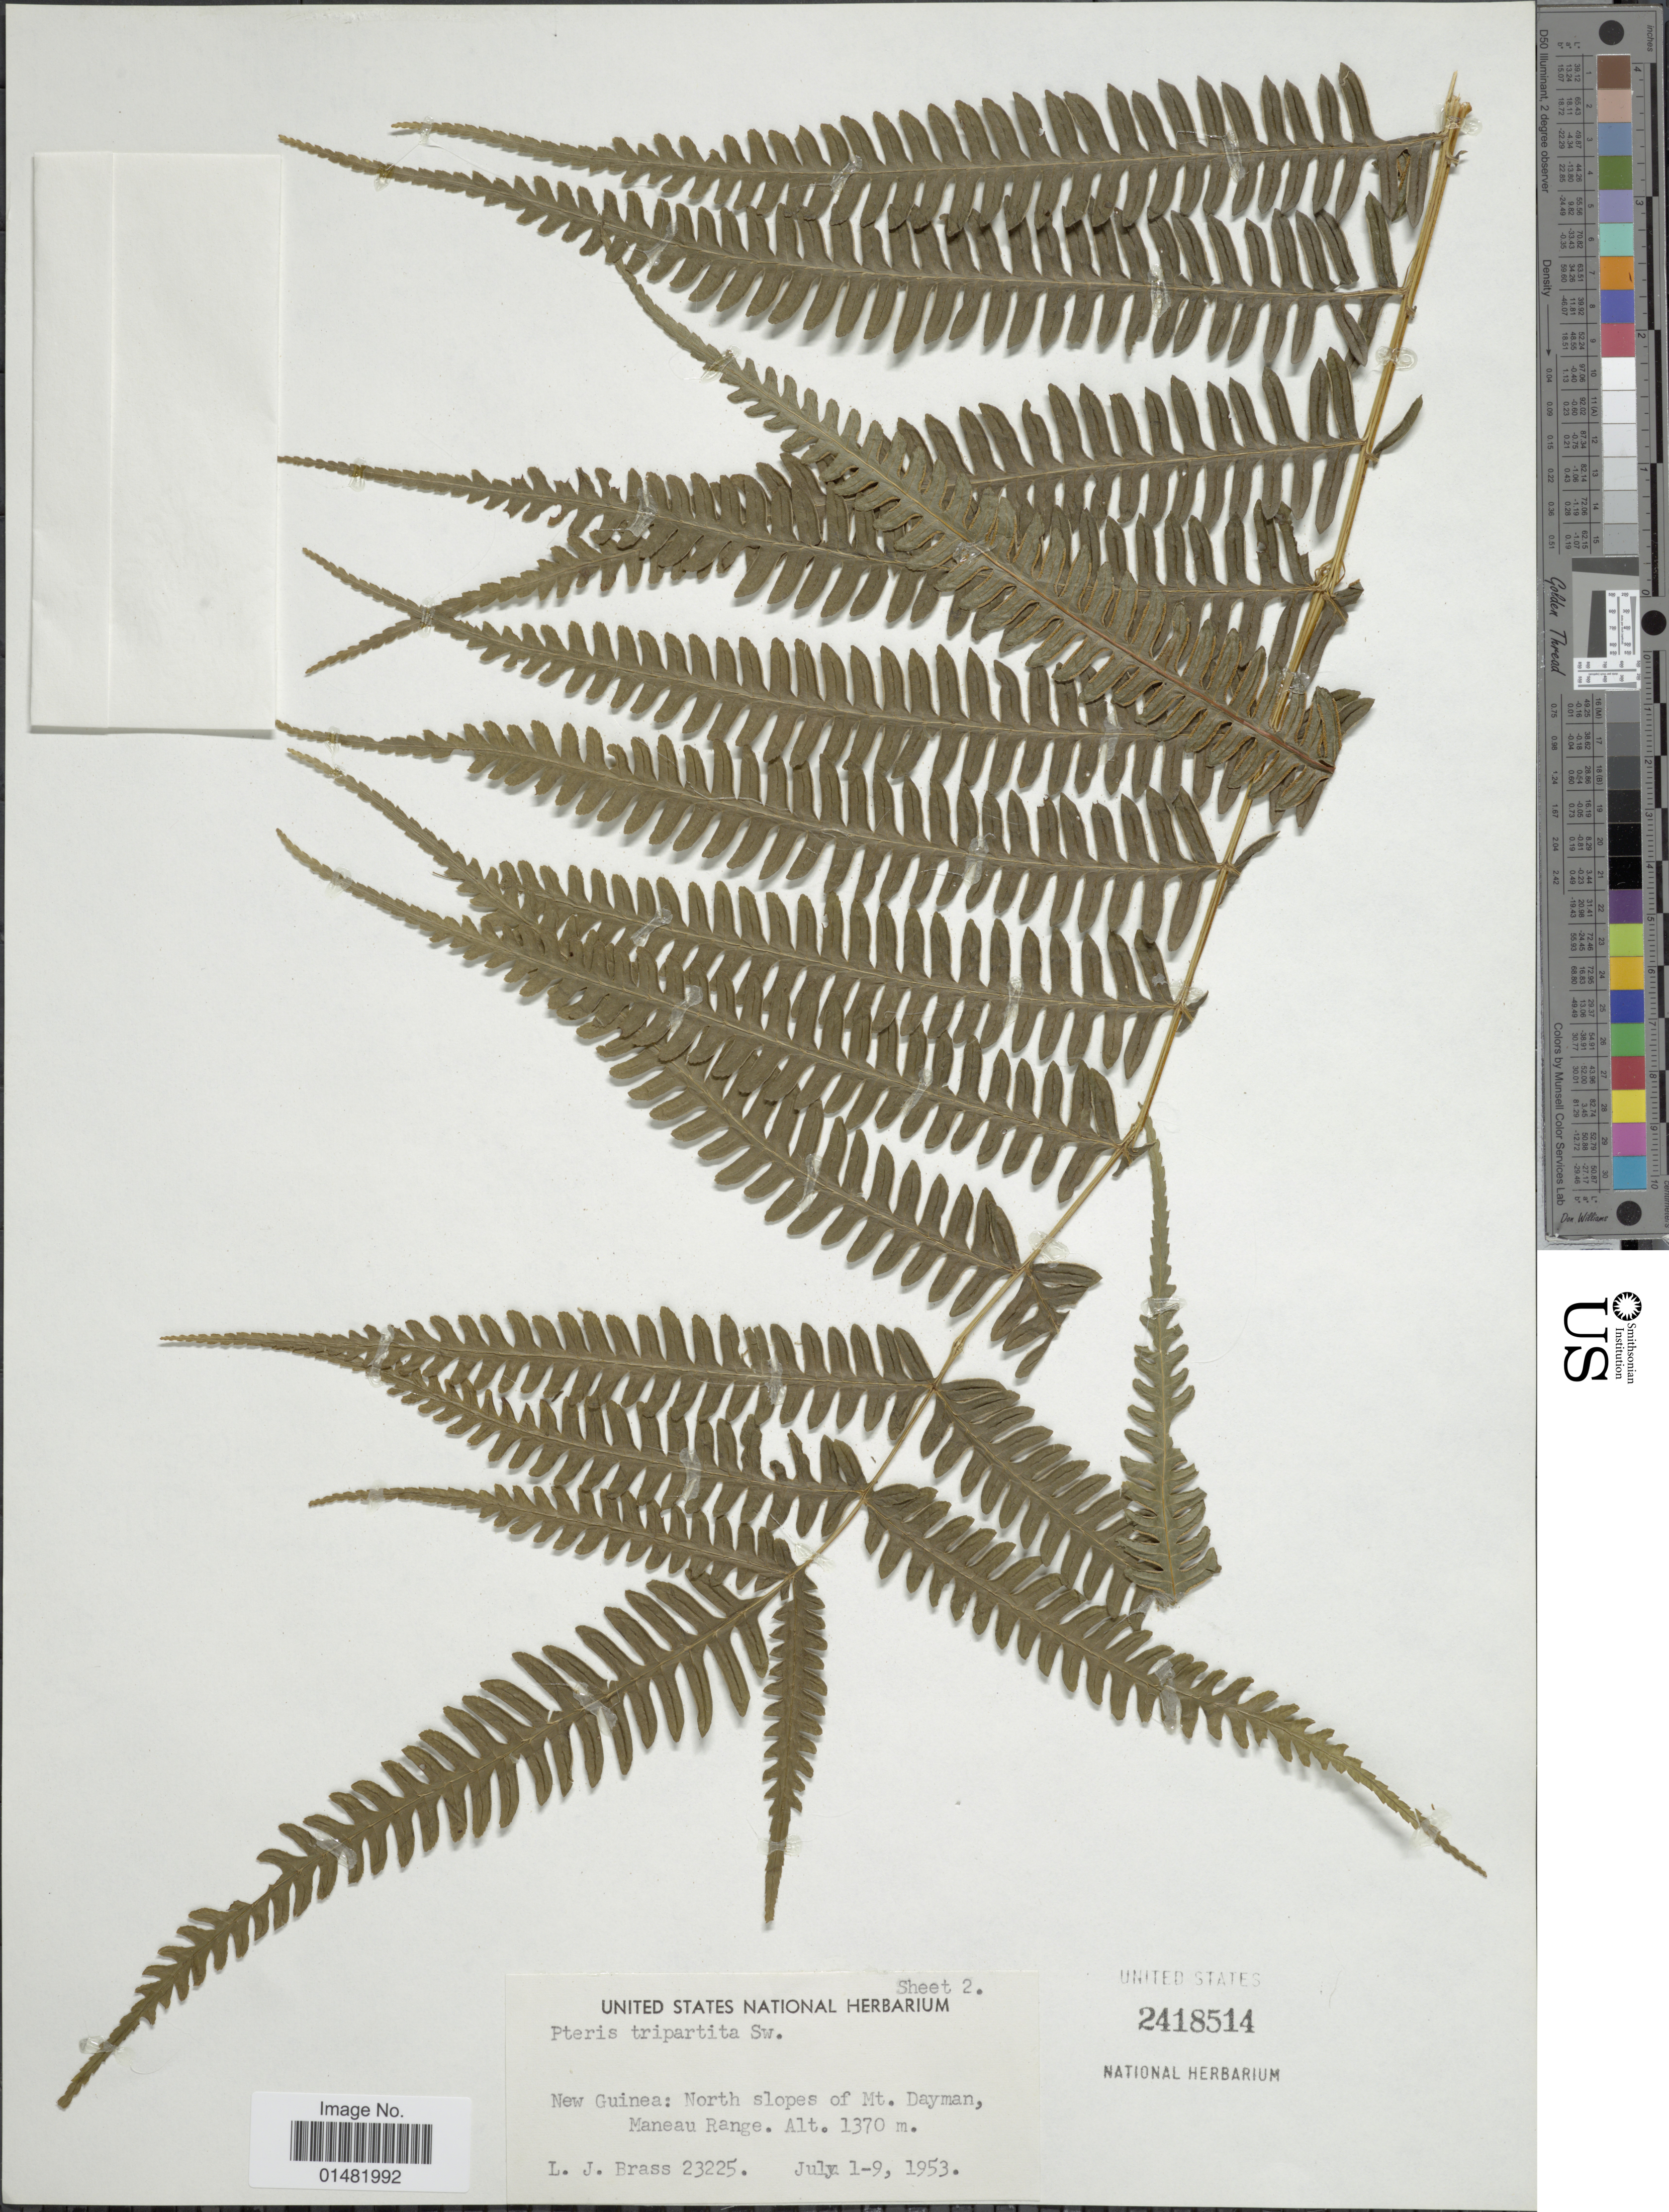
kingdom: Plantae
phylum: Tracheophyta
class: Polypodiopsida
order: Polypodiales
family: Pteridaceae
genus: Pteris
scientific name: Pteris tripartita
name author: Sw.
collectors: L. J. Brass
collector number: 23225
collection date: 1953-07-01/1953-07-09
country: Papua New Guinea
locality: New Guinea: North slopes of Mt. Dayman, Maneau Range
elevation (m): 1370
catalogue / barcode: US 2418514